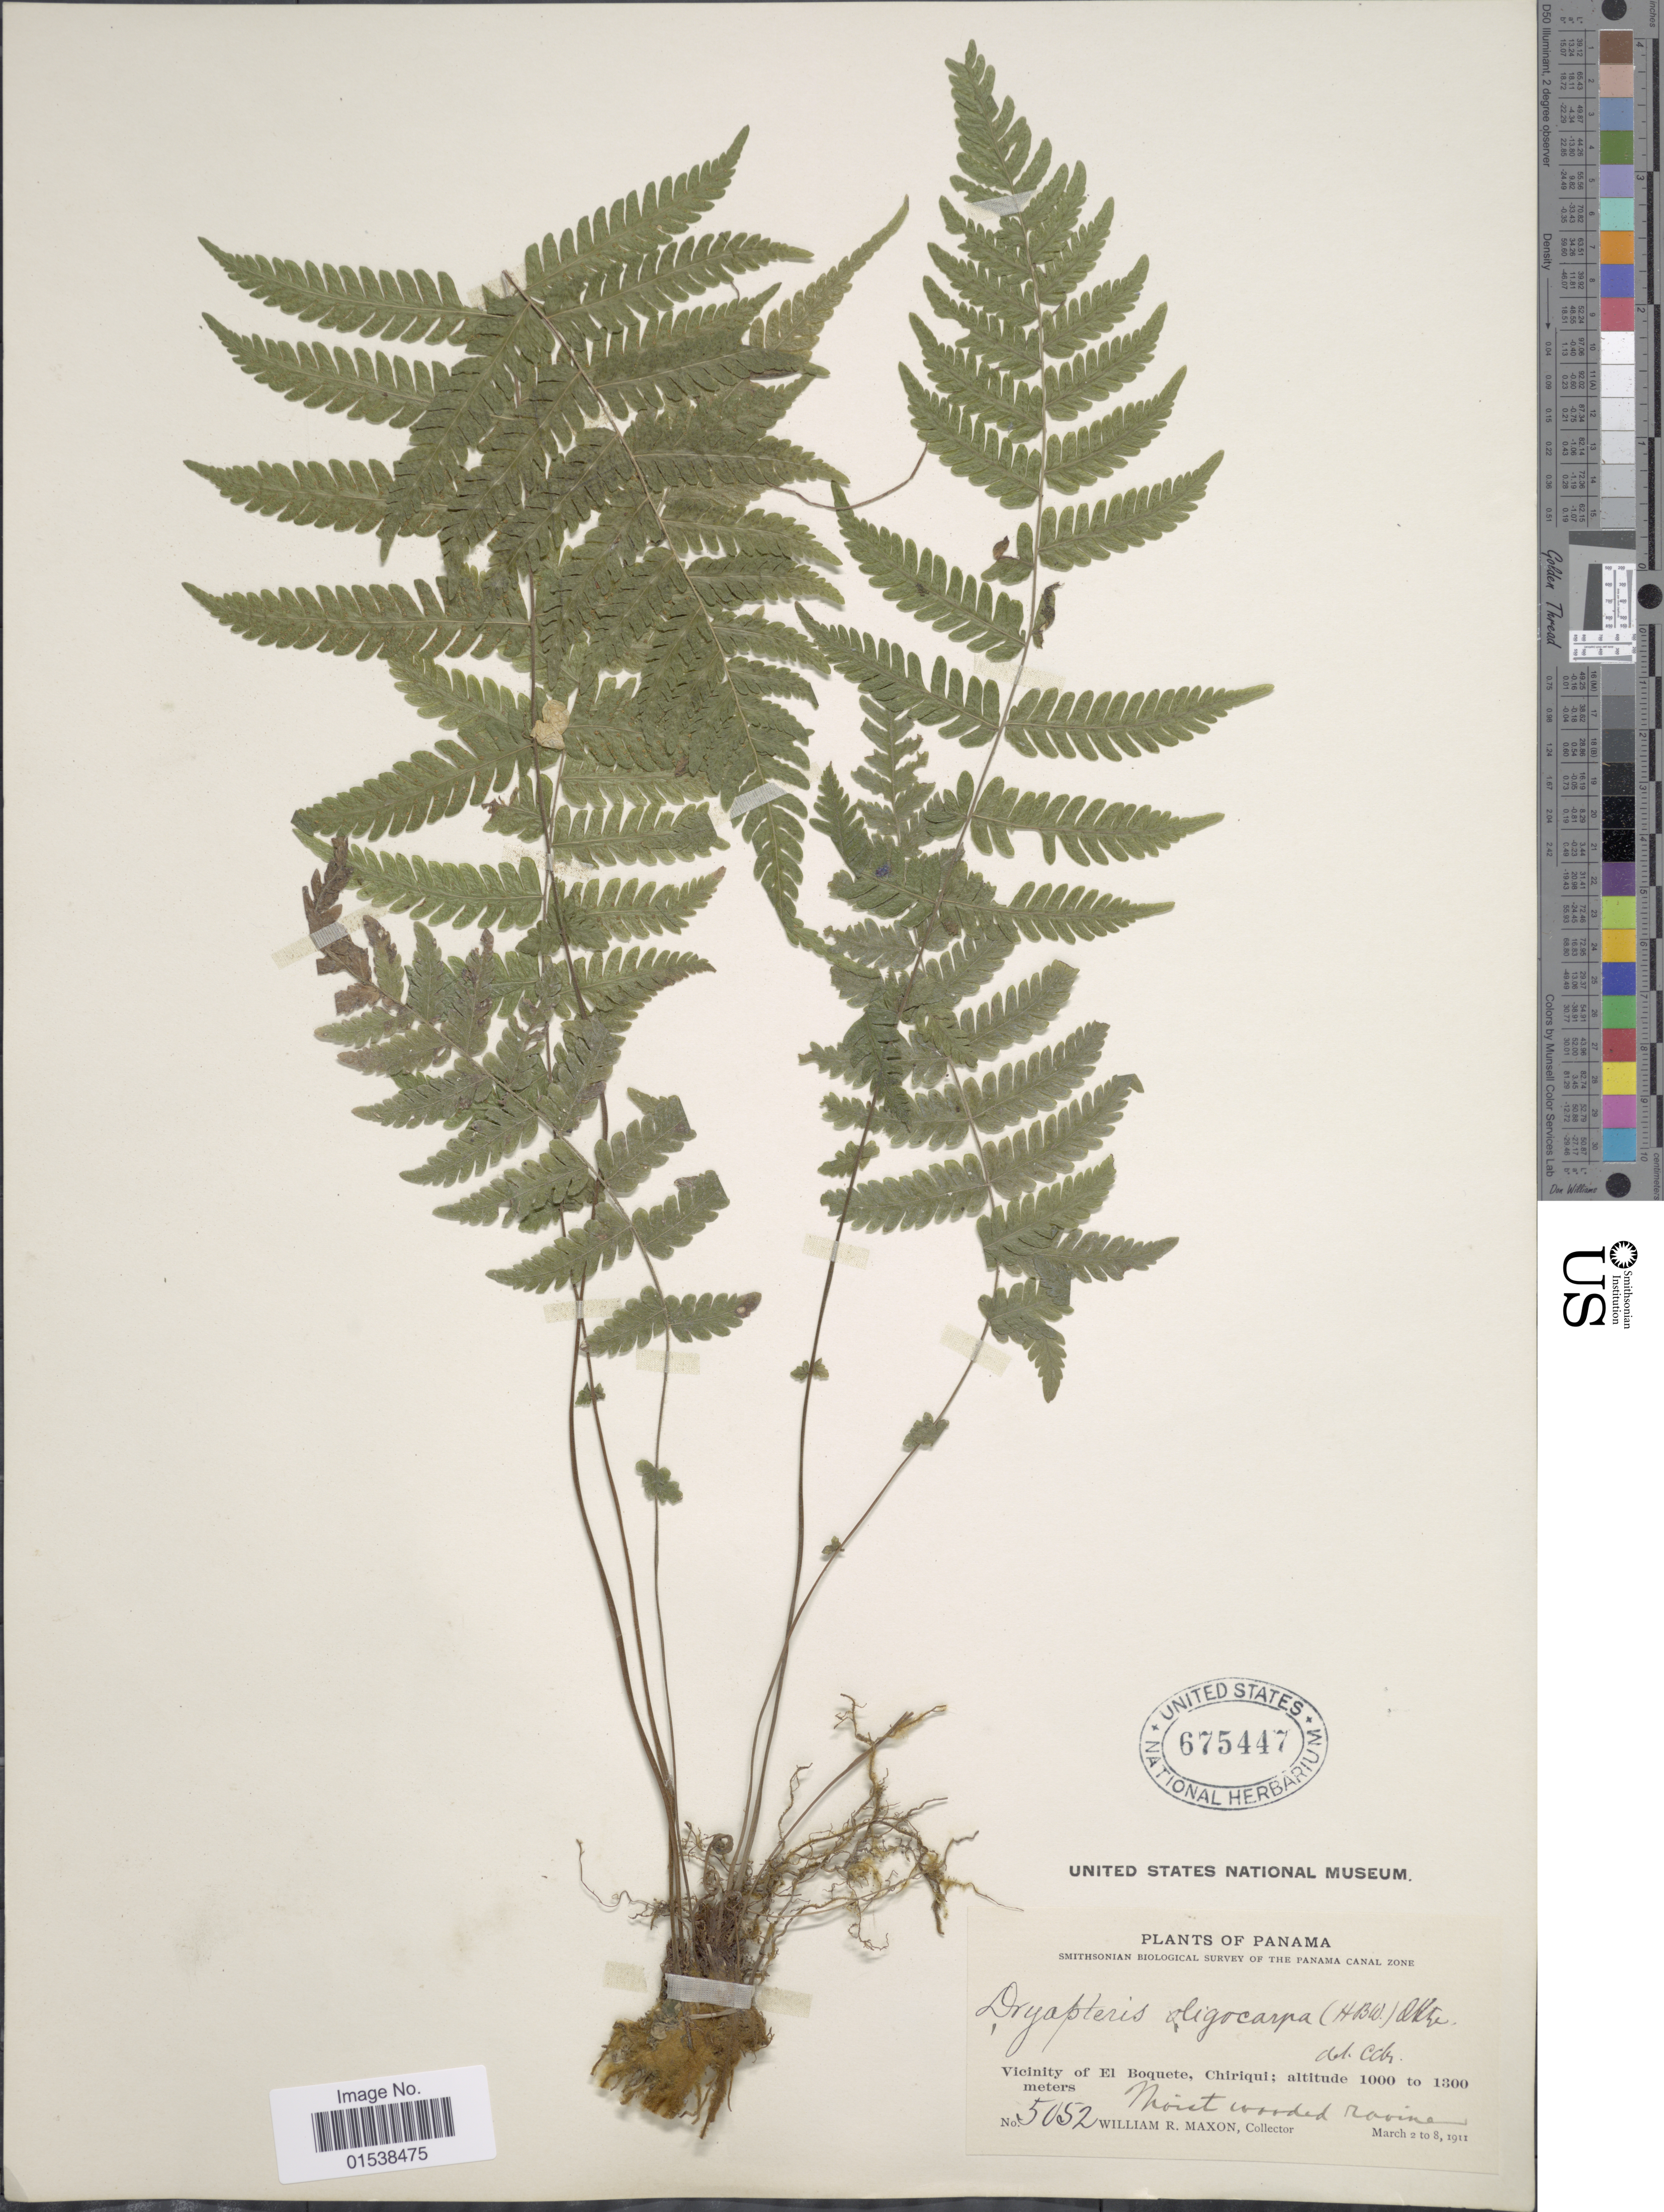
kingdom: Plantae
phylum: Tracheophyta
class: Polypodiopsida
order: Polypodiales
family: Thelypteridaceae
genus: Amauropelta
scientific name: Amauropelta oligocarpa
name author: (Humb. & Bonpl. ex Willd.) Pic. Serm.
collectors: W. R. Maxon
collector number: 5052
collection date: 1911-03-02/1911-03-08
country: Panama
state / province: Chiriqui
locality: Vicinity of El Boquete, Chiriqui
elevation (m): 1000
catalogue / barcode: US 675447